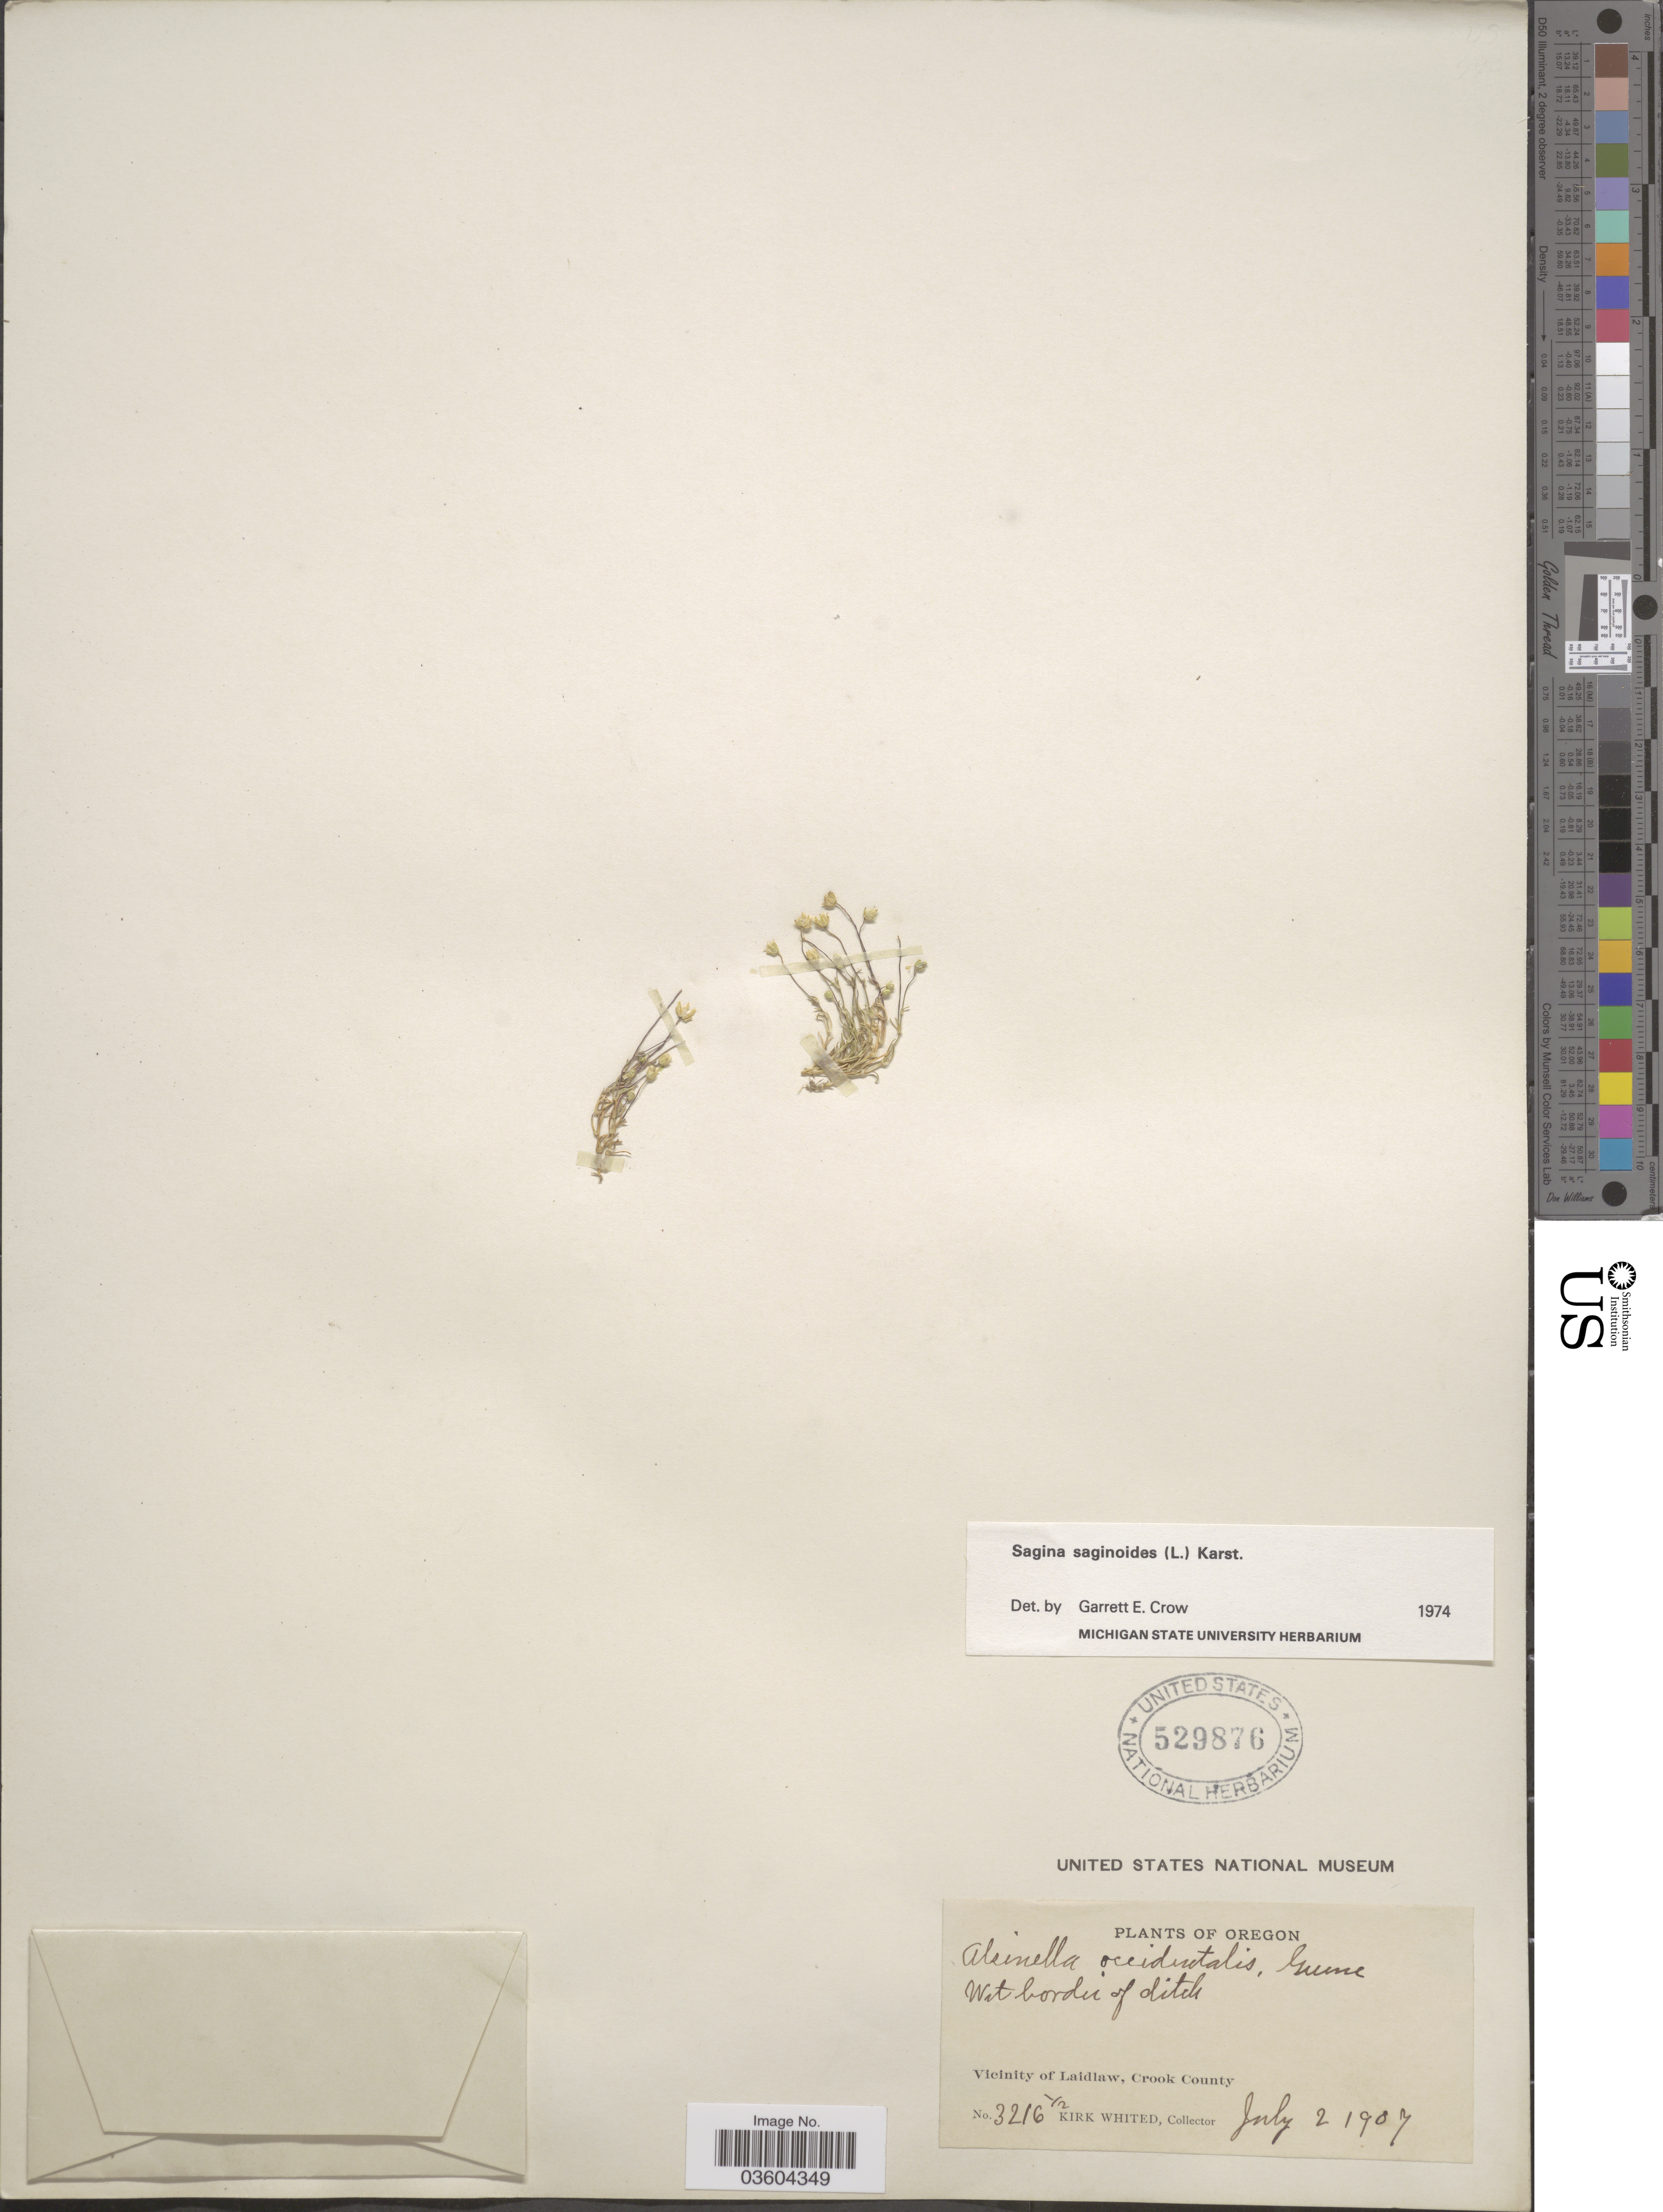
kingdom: Plantae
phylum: Tracheophyta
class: Magnoliopsida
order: Caryophyllales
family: Caryophyllaceae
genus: Sagina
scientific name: Sagina saginoides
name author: (L.) H. Karst.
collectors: K. Whited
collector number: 3216½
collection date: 1907-07-02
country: United States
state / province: Oregon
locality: Vicinity of Laidlaw, Crook County.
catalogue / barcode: US 529876